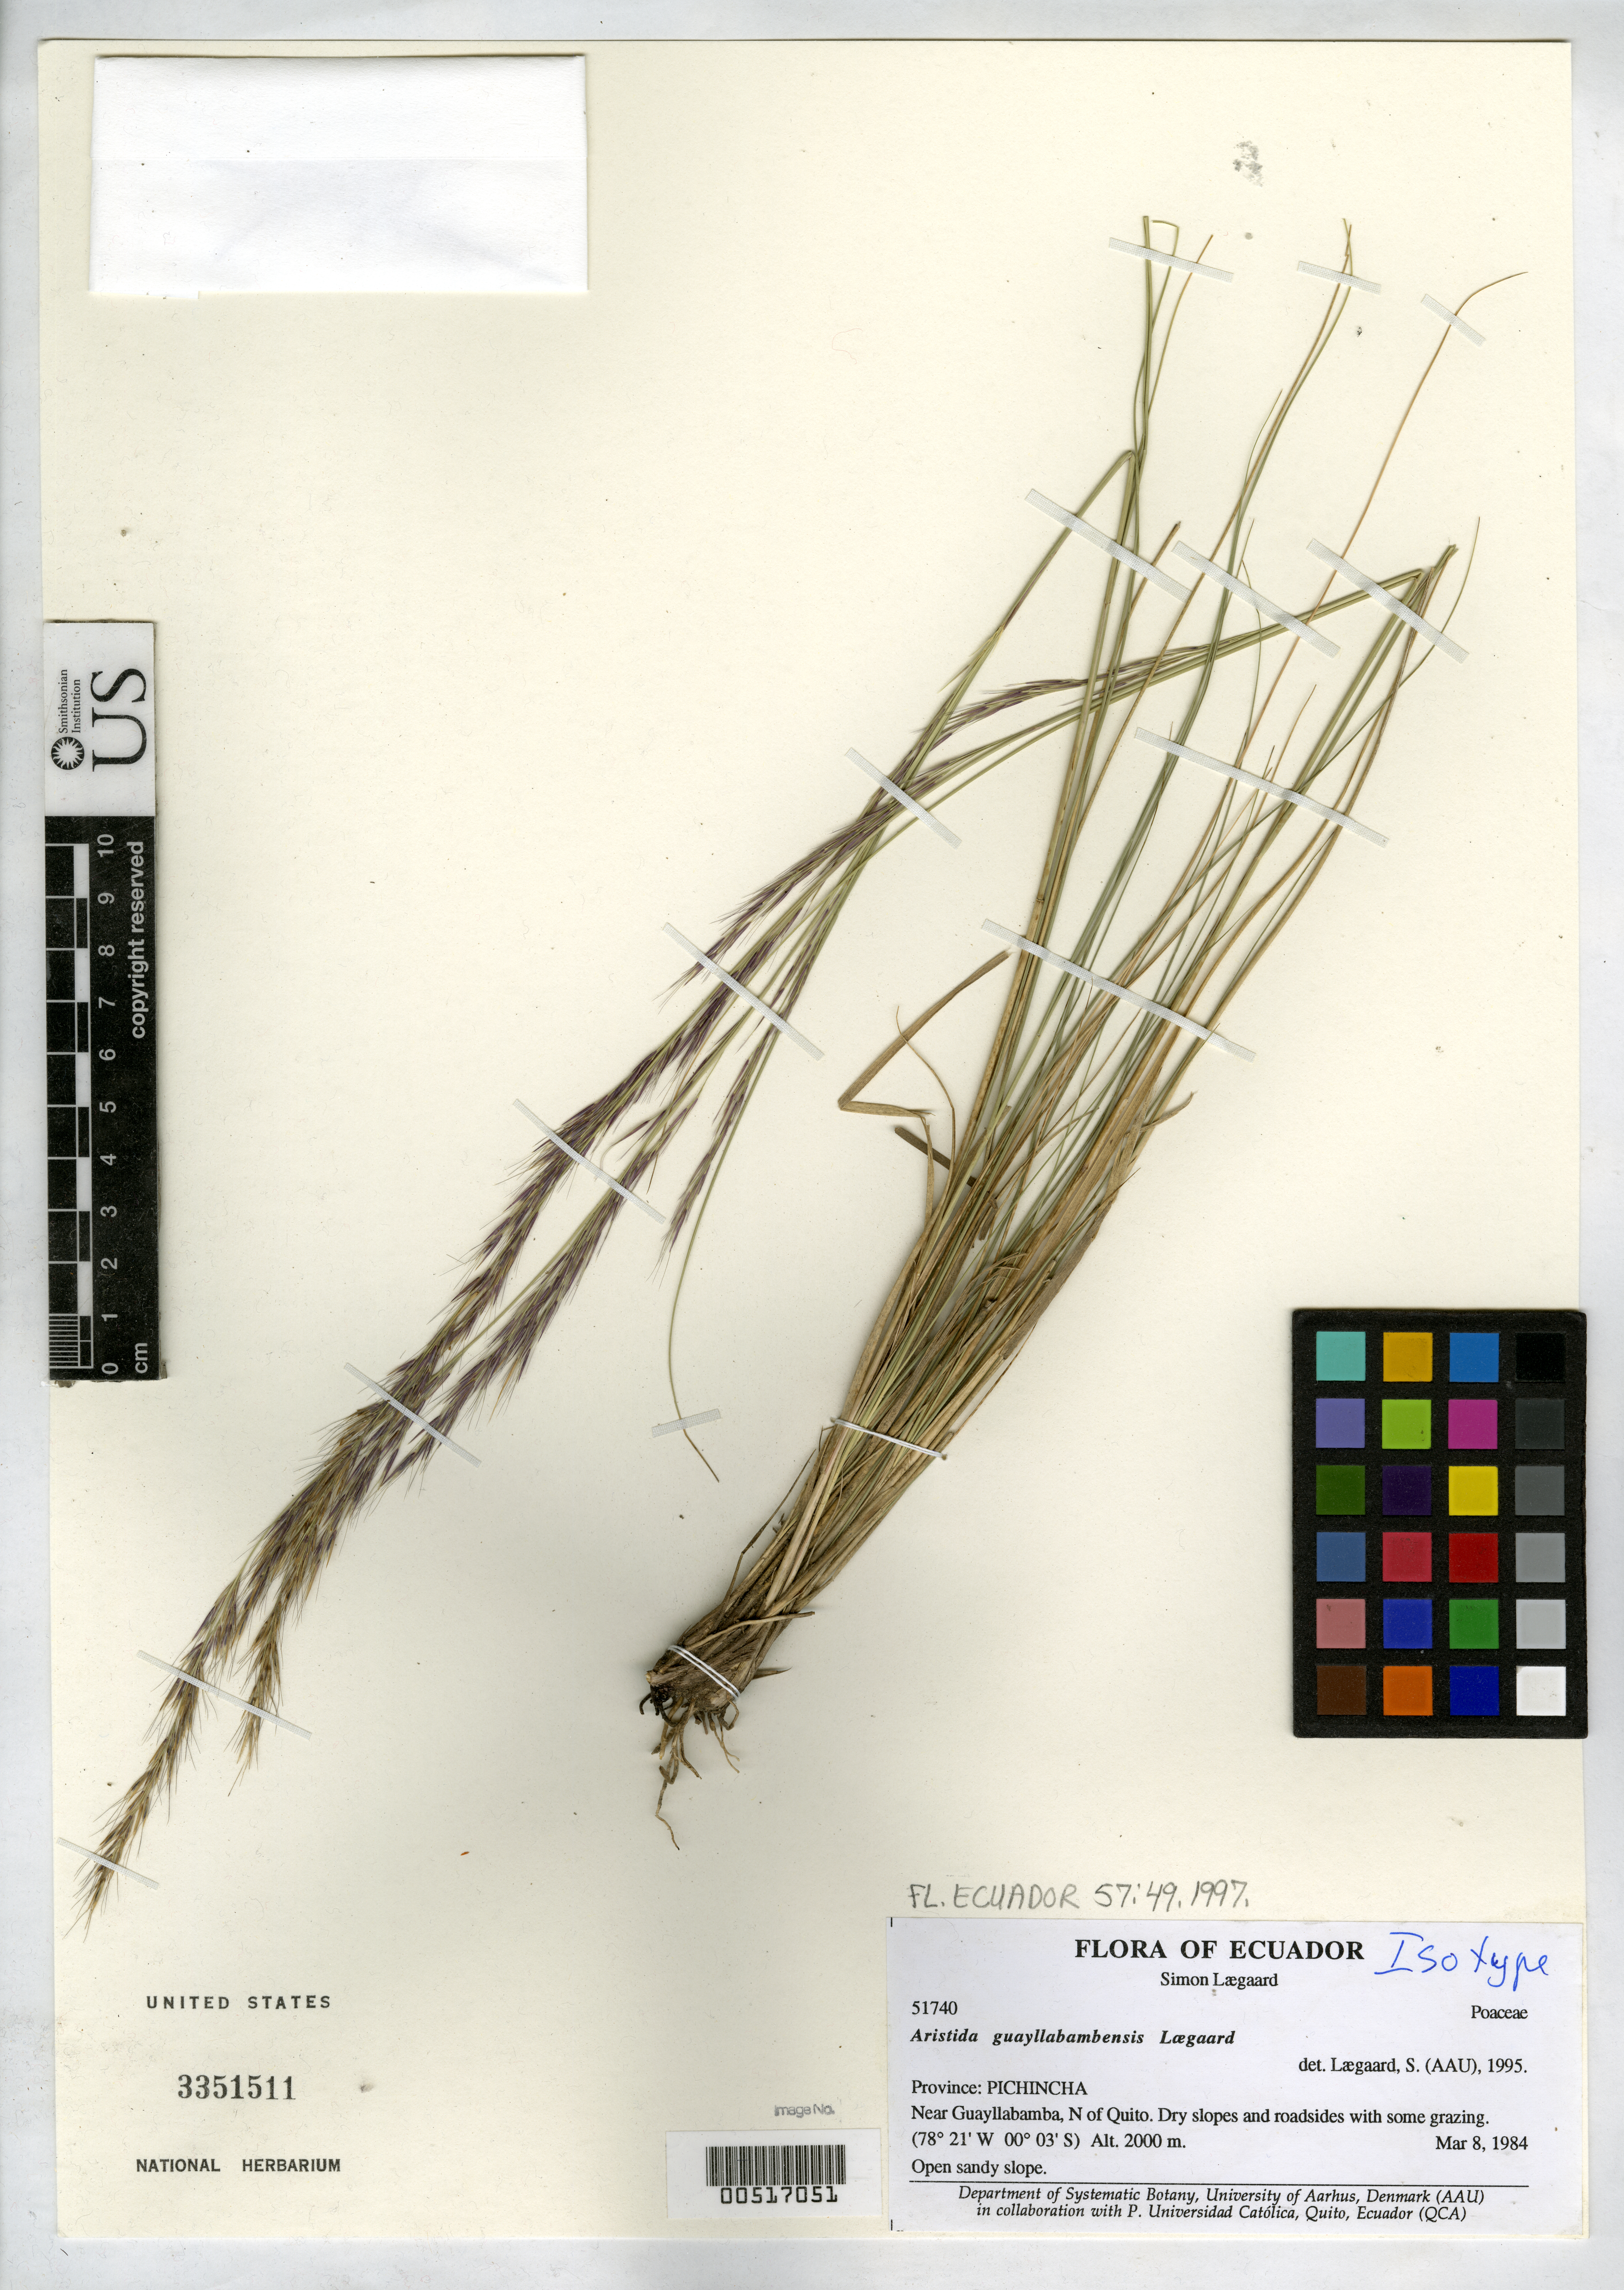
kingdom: Plantae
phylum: Tracheophyta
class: Liliopsida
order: Poales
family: Poaceae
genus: Aristida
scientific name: Aristida guayllabambensis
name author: Lægaard in Harling & L. Andersson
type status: Isotype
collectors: S. Lægaard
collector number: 51740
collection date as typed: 08 Mar 1984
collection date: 1984-03-08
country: Ecuador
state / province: Pichincha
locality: Near Guayllabamba, N of Quito.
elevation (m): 2000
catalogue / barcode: US 3351511